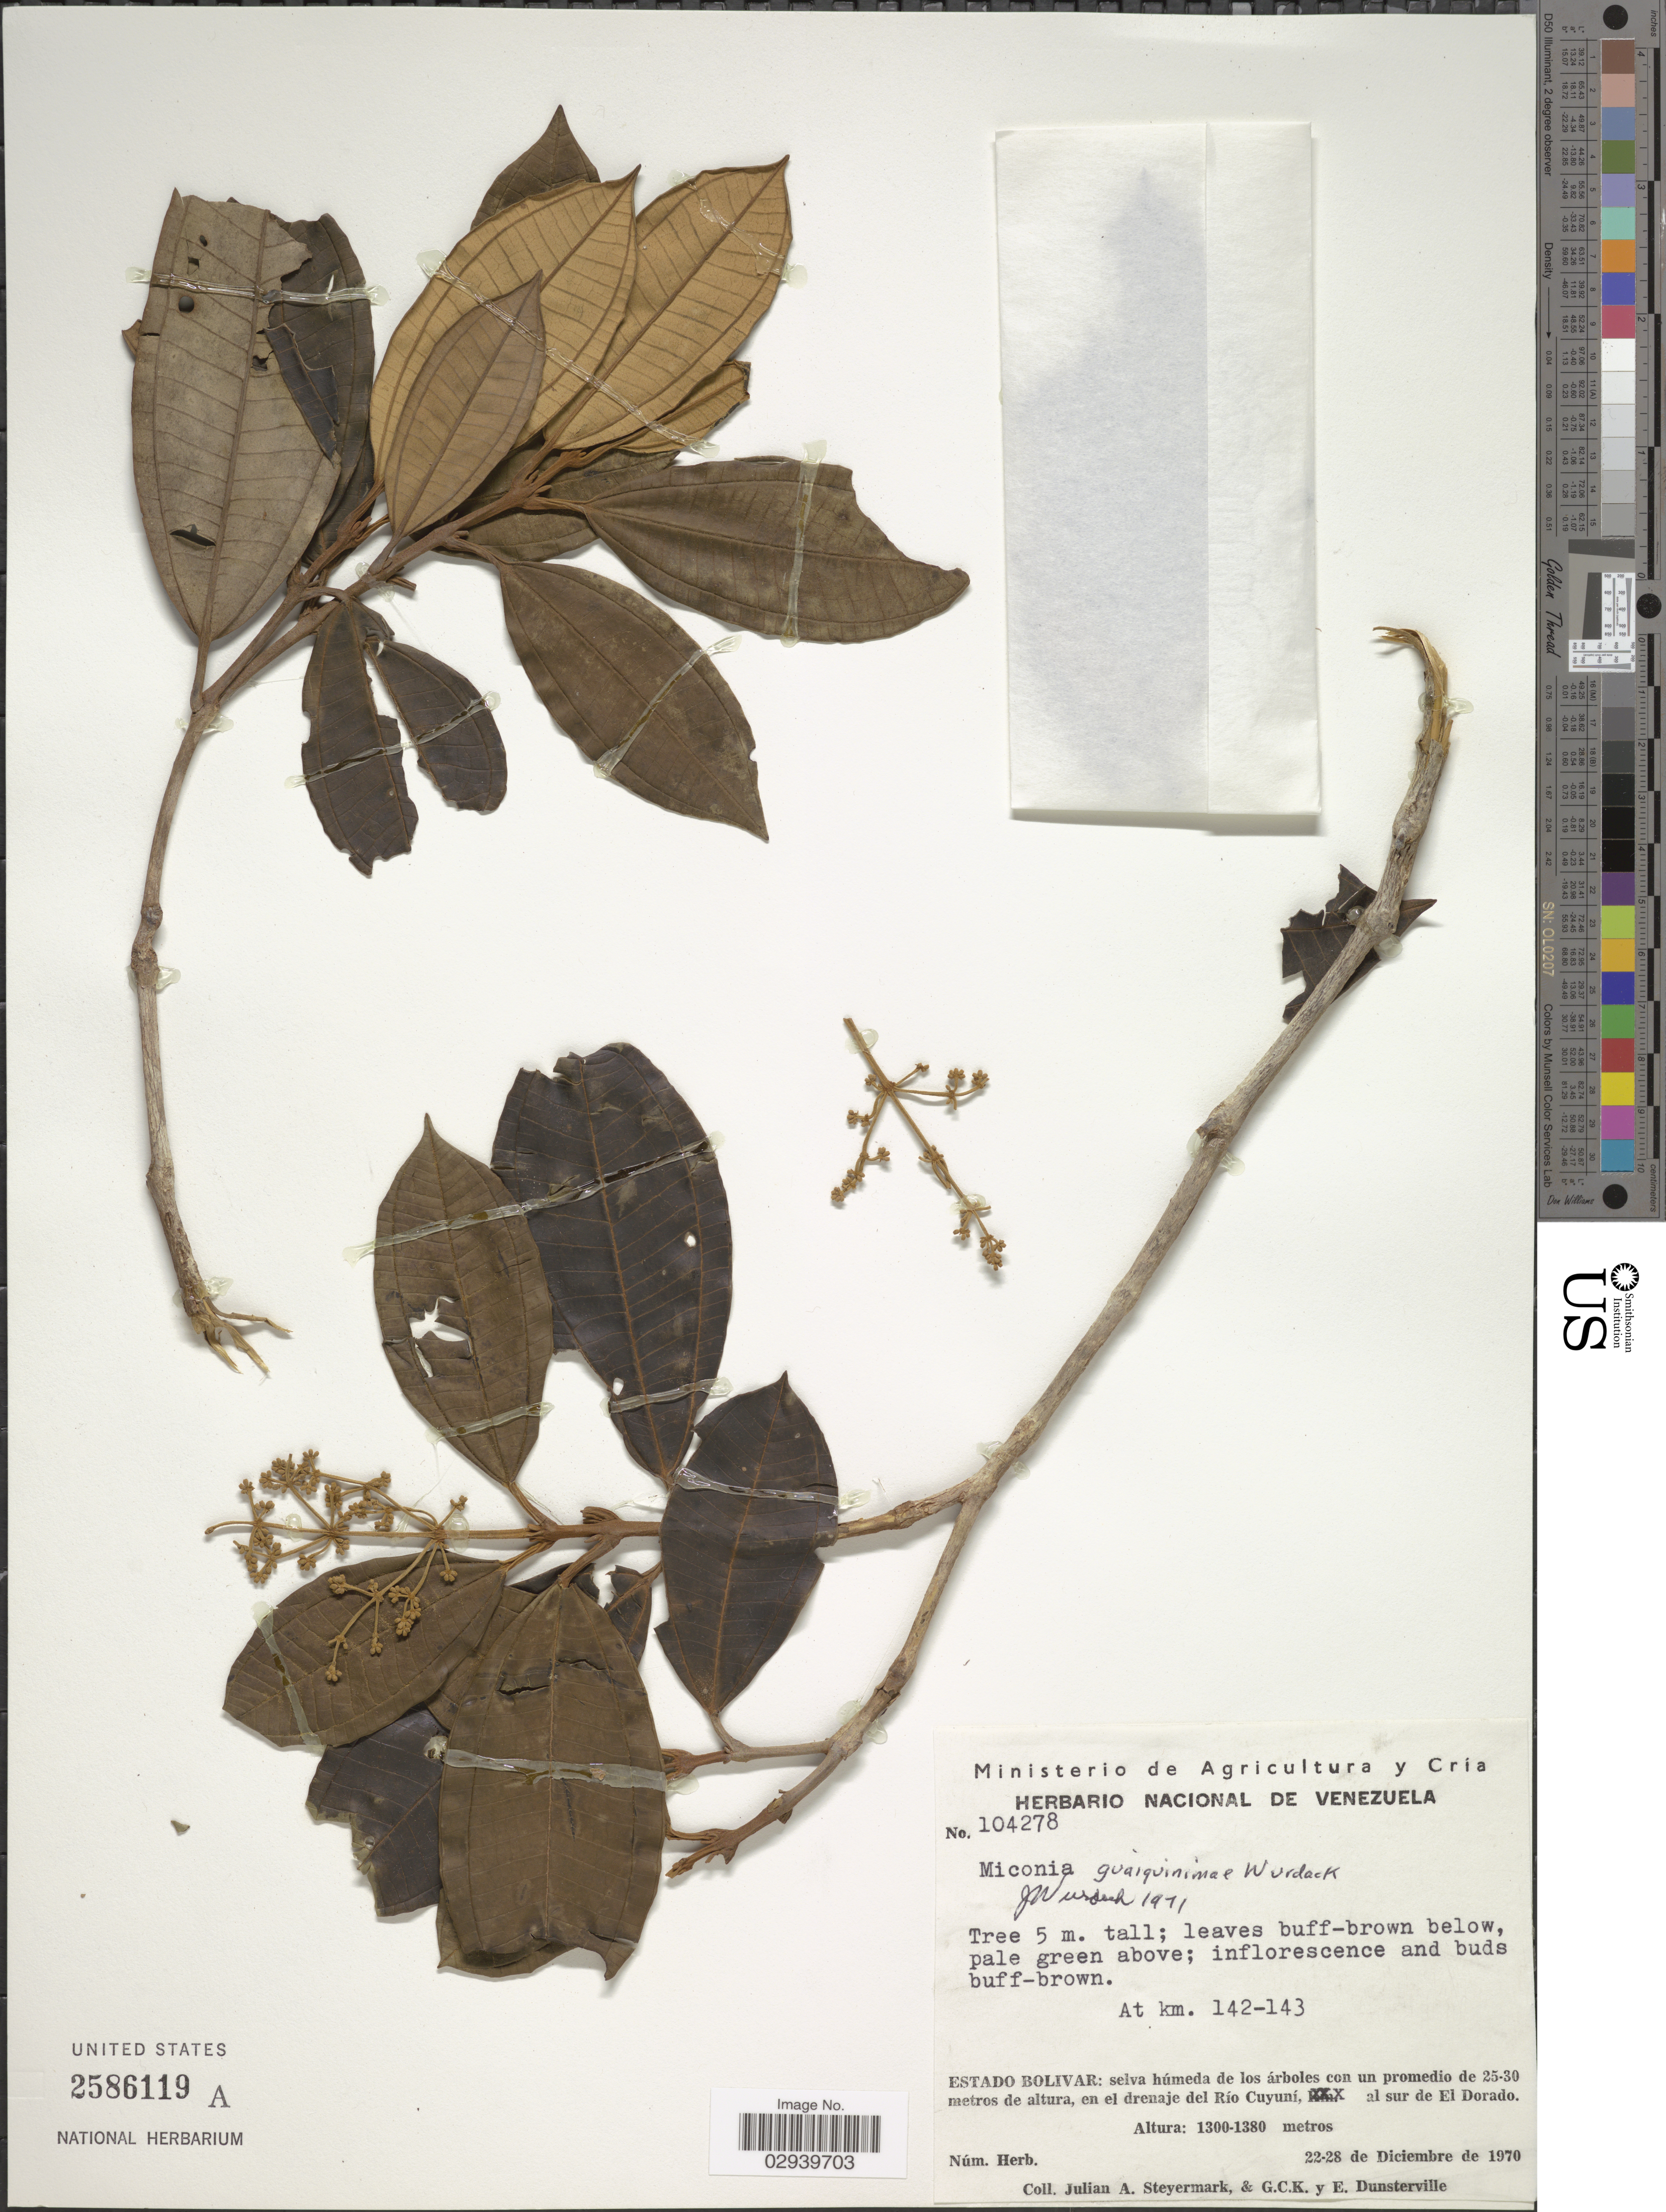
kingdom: Plantae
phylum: Tracheophyta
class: Magnoliopsida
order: Myrtales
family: Melastomataceae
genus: Miconia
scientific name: Miconia guaiquinimae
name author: Wurdack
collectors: J. Steyermark, G. C. K. Dunsterville & E. Dunsterville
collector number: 104278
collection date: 1970-12-22/1970-12-28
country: Venezuela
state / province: Bolivar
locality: Estado Bolivar: selva húmeda de los árboles con un promedio de 25-30 metros de altura, en el drenaje del Río Cuyuni, al sur del El Dorado.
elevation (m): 1300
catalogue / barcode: US 2586119A